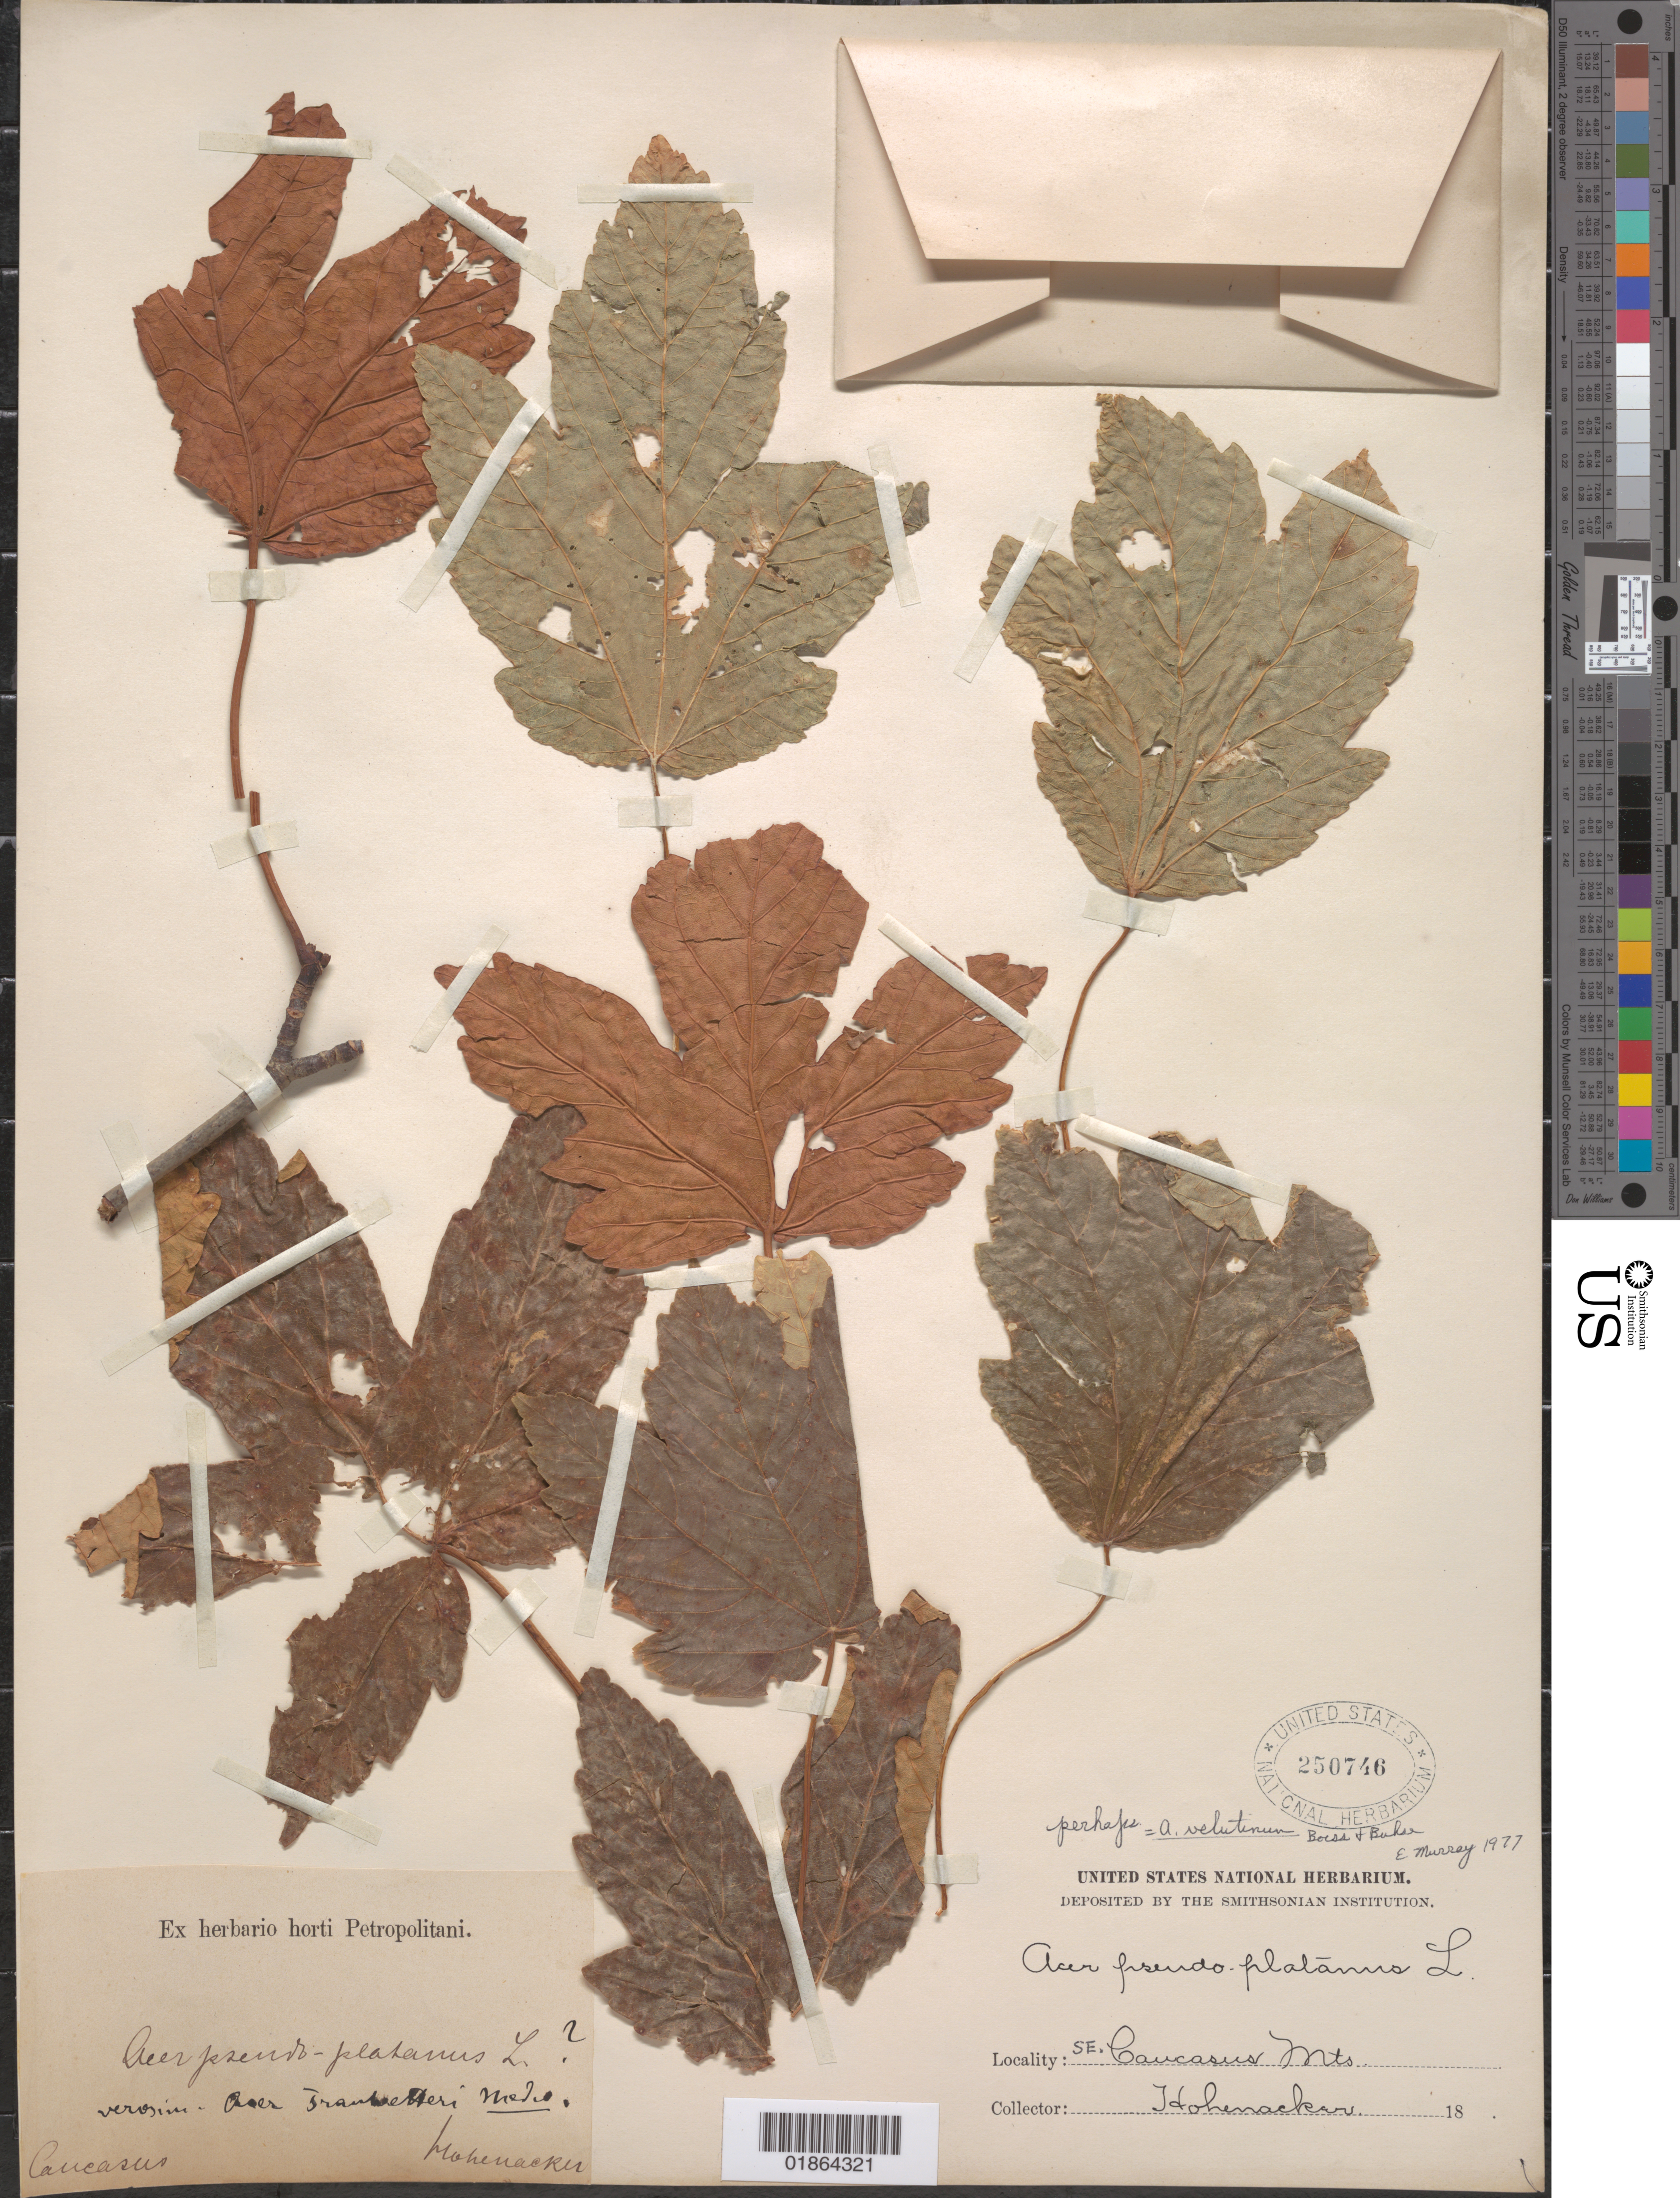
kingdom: Plantae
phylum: Tracheophyta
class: Magnoliopsida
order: Sapindales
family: Sapindaceae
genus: Acer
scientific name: Acer pseudoplatanus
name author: L.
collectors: R. F. Hohenacker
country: Russian Federation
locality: Caucasus Mts.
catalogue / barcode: US 250746